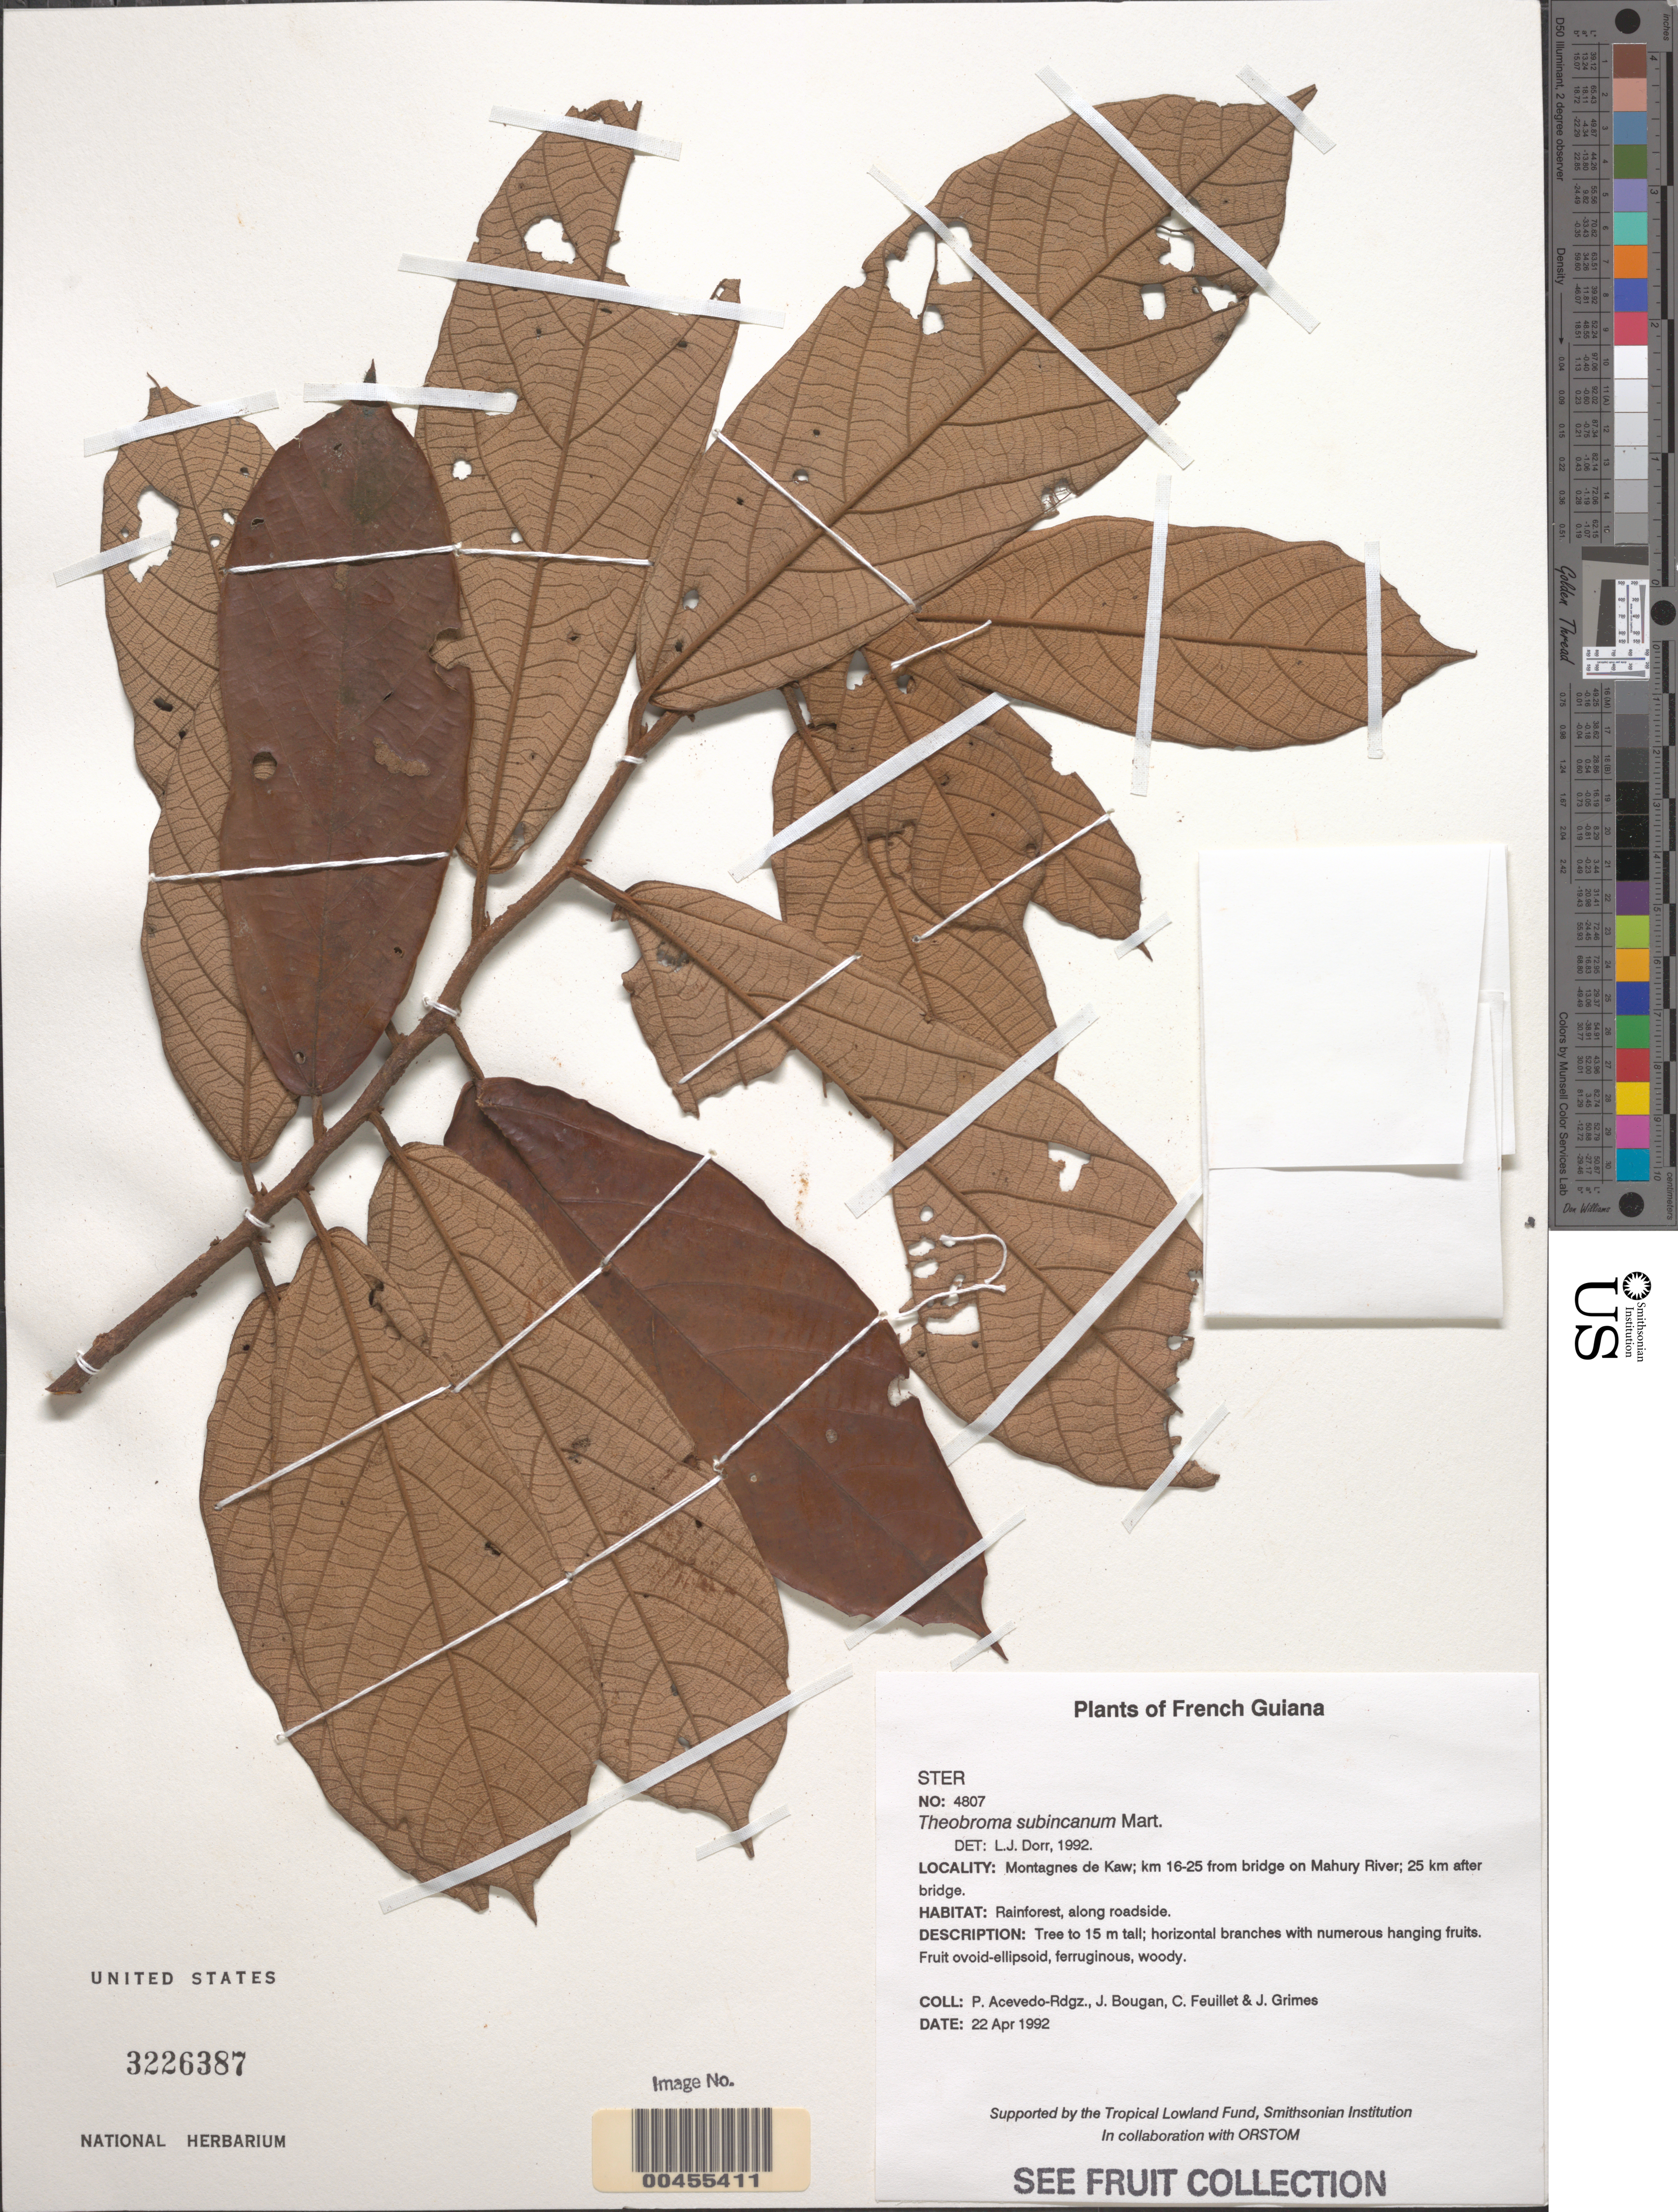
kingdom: Plantae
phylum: Tracheophyta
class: Magnoliopsida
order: Malvales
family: Malvaceae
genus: Theobroma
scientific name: Theobroma subincanum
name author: Mart.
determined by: Dorr, L. J., (BOT), Smithsonian Institution - National Museum of Natural History (UNITED STATES)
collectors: P. Acevedo-Rodr., J. K. Boggan, C. Feuillet & J. W. Grimes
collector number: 4807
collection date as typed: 22 Apr 1992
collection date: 1992-04-22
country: French Guiana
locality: Montagnes de Kaw; km 16-25 from bridge on Mahury River; 25 km after bridge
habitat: rainforest, near roadside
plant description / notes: SEE FRUIT COLLECTION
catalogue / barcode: US 3226387